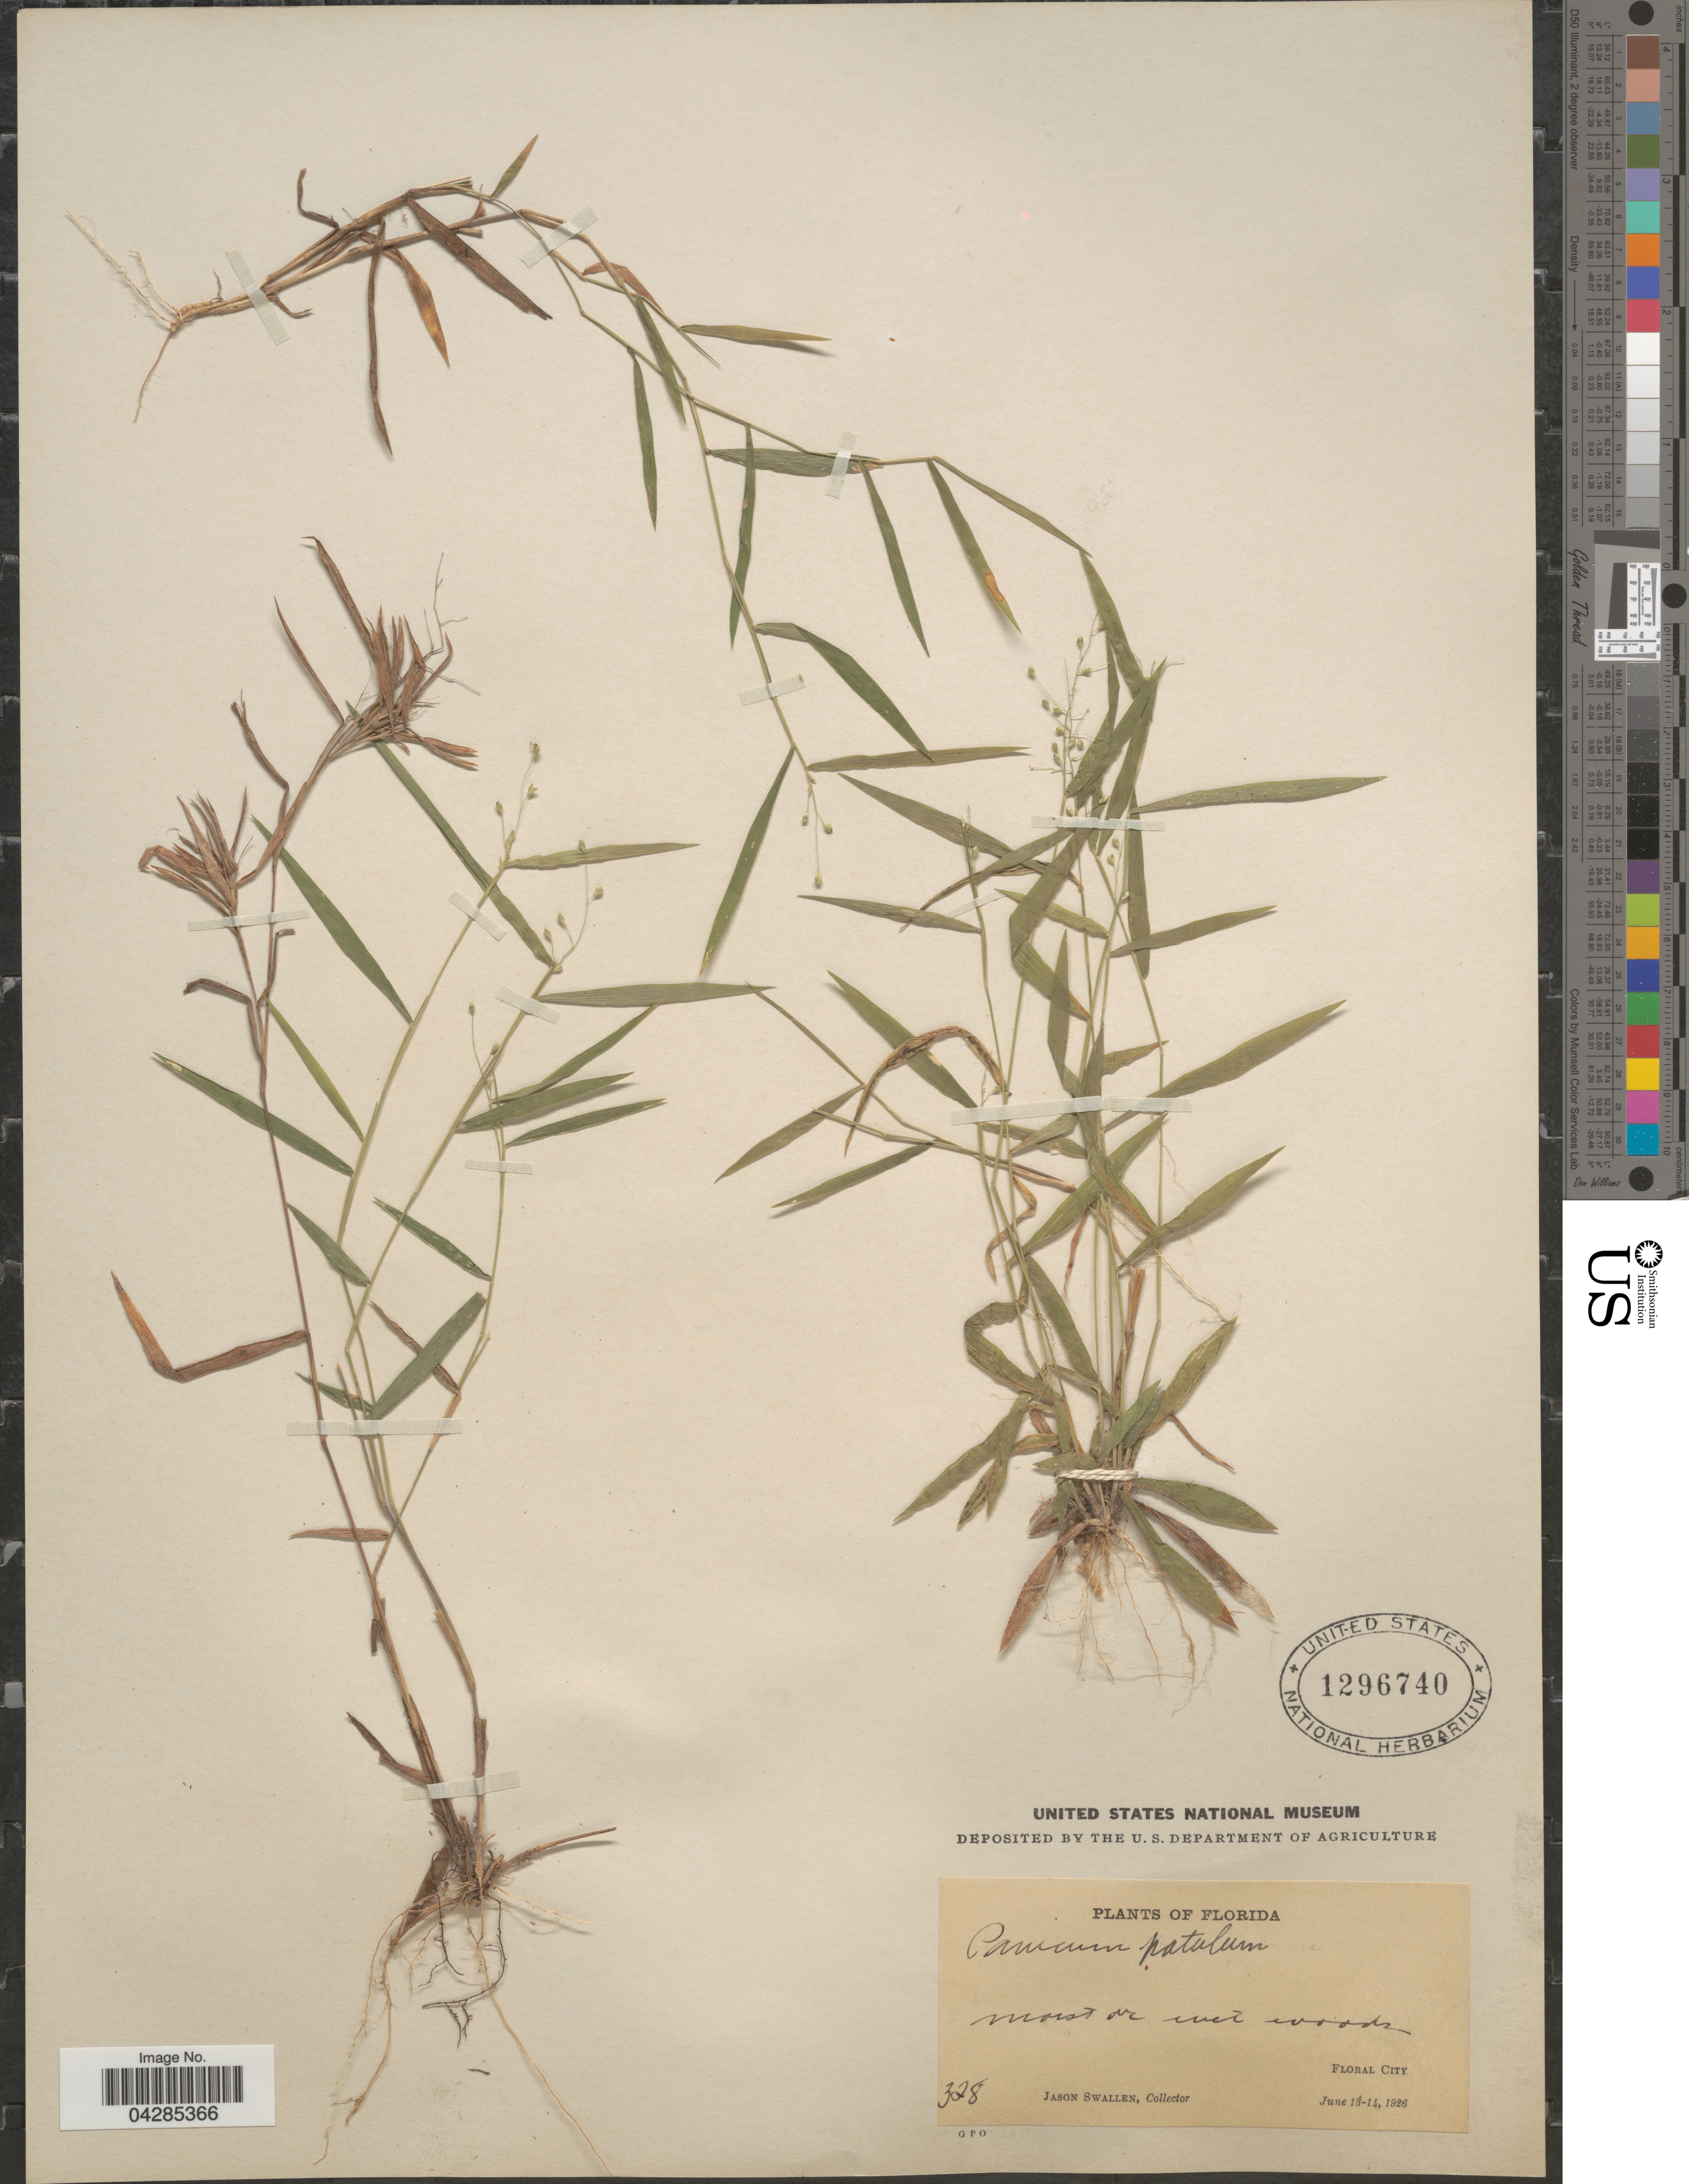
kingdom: Plantae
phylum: Tracheophyta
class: Liliopsida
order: Poales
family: Poaceae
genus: Dichanthelium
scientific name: Dichanthelium portoricense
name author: (Desv. ex Ham.) B.F. Hansen & Wunderlin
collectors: J. R. Swallen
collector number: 328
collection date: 1926-06-13/1926-06-14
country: United States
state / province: Florida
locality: Floral City.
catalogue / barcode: US 1296740